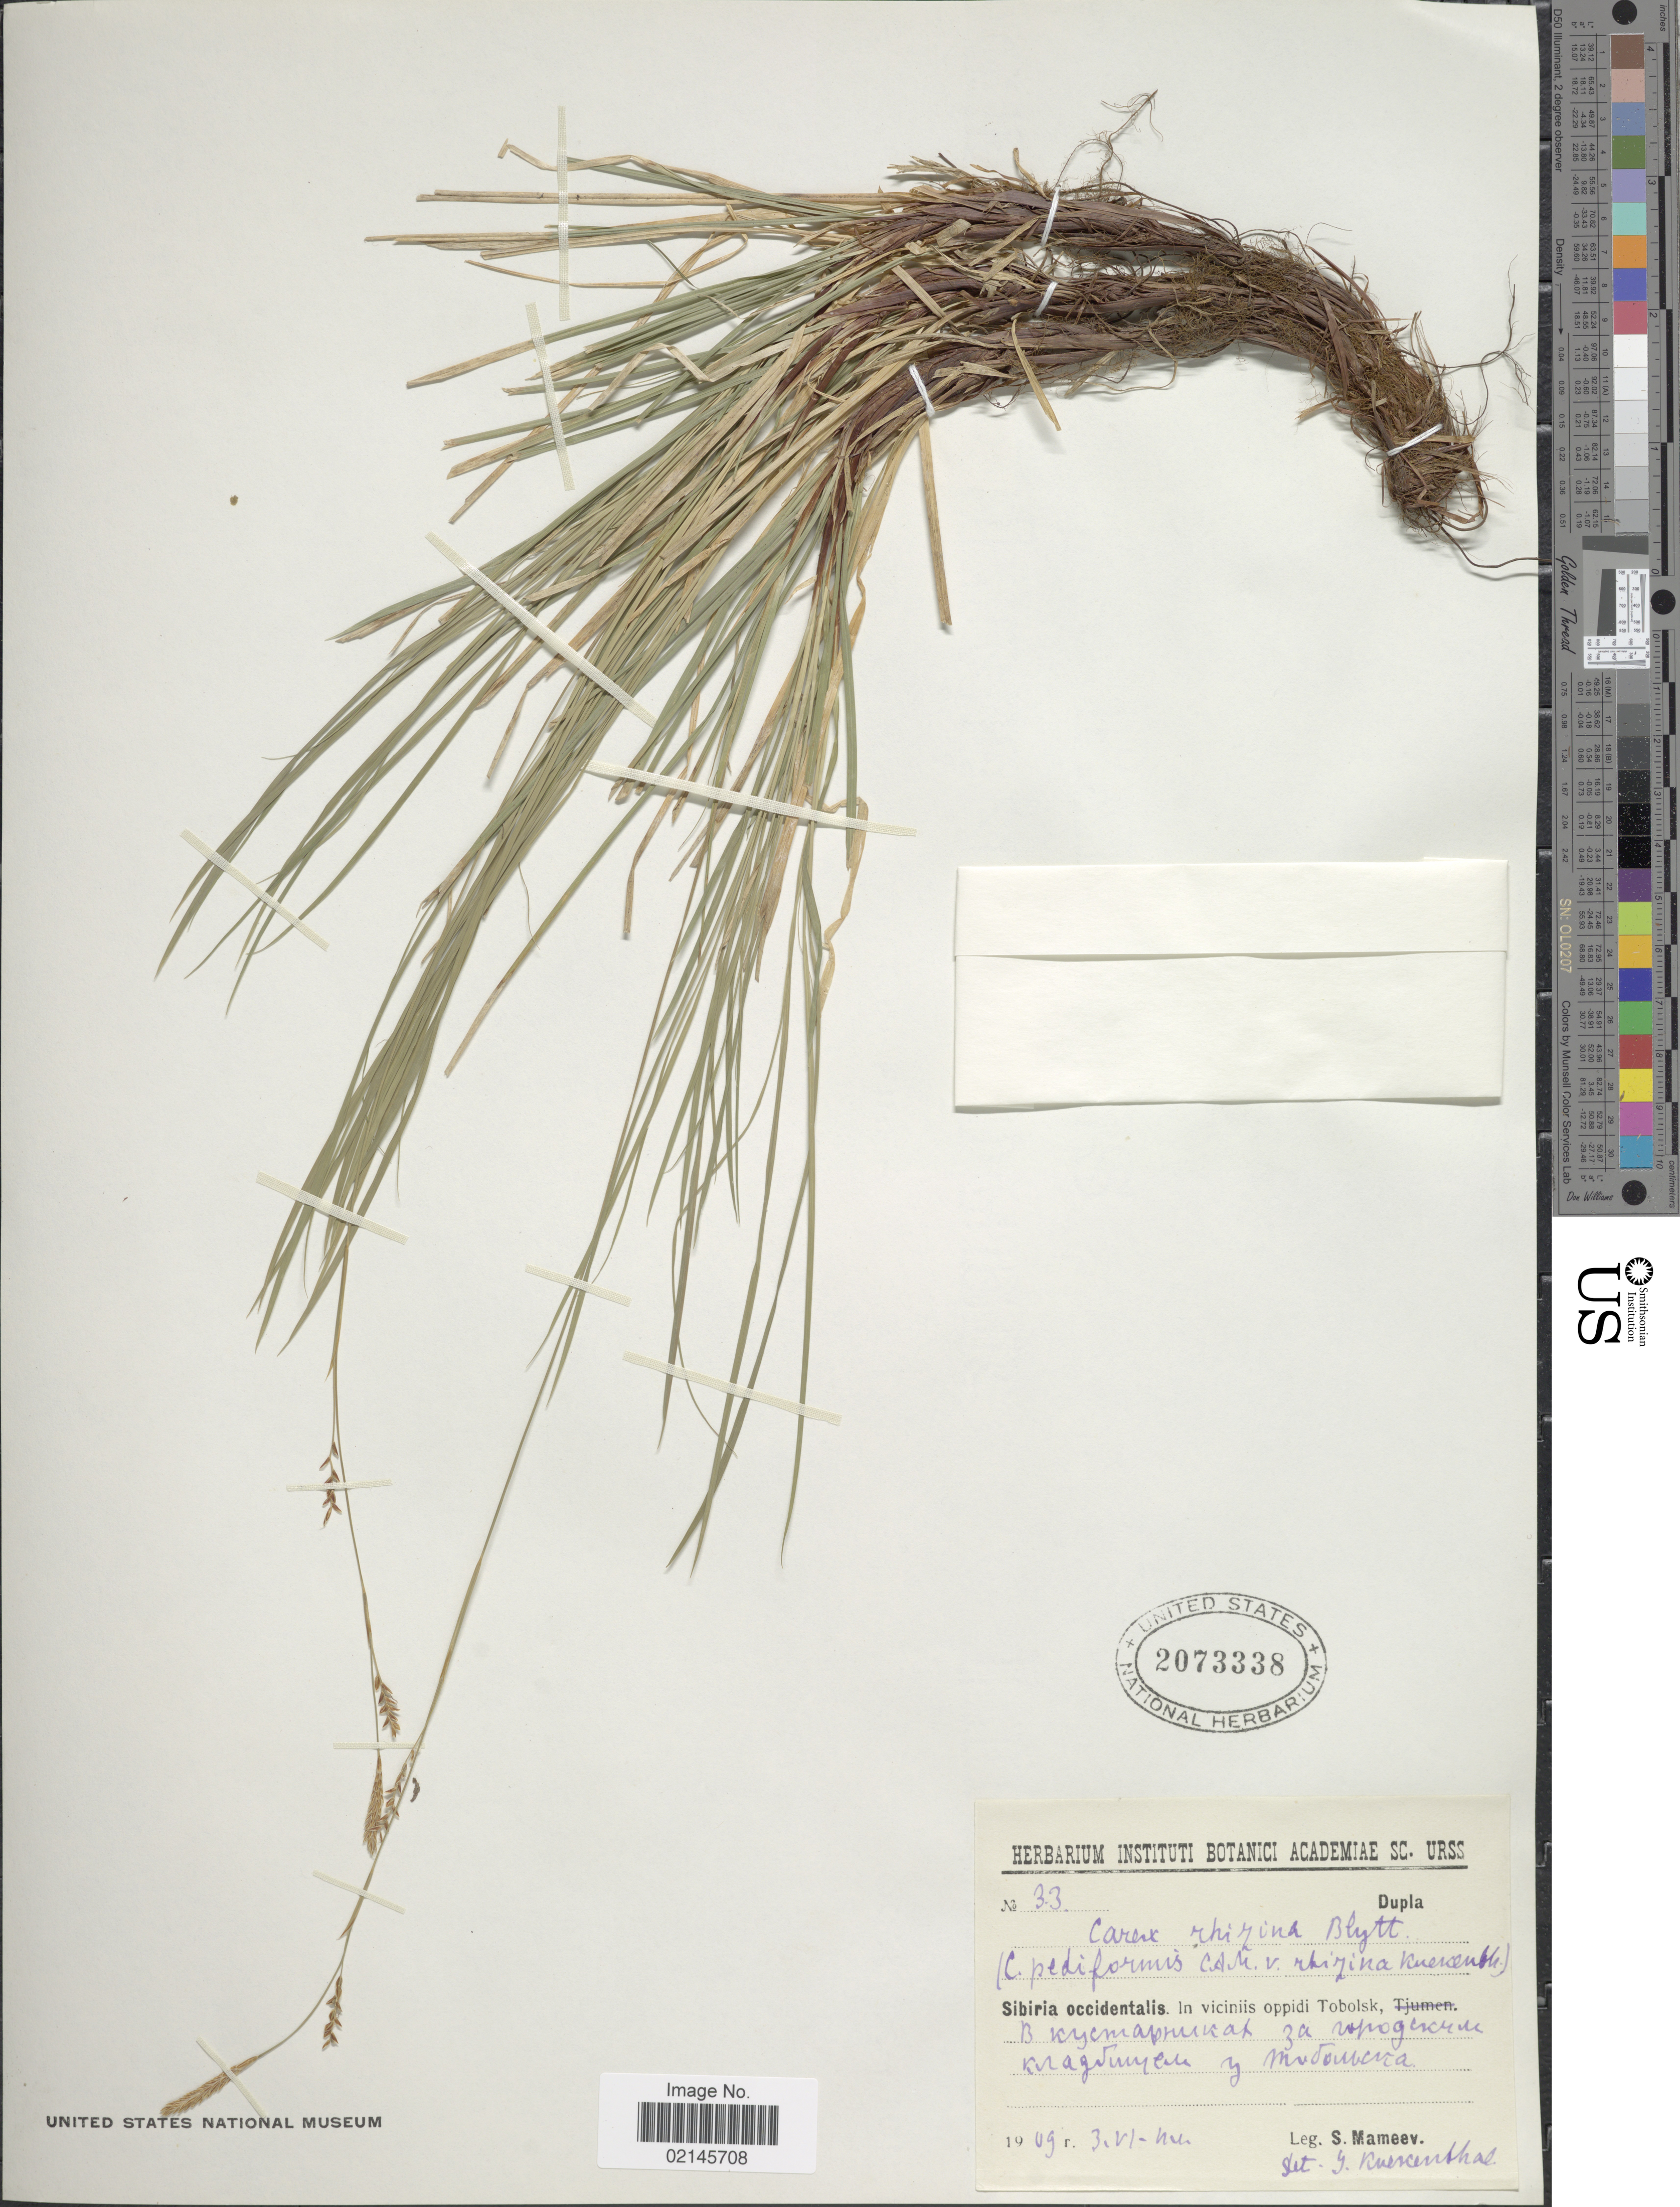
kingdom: Plantae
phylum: Tracheophyta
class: Liliopsida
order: Poales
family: Cyperaceae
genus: Carex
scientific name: Carex rhizina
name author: Blytt ex Lindblom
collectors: S. Mameev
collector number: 33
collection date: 1909-06-03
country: Russian Federation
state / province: Tyumen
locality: Sibiria occidentalis, viciniis oppidi Tobolsk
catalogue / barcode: US 2073338